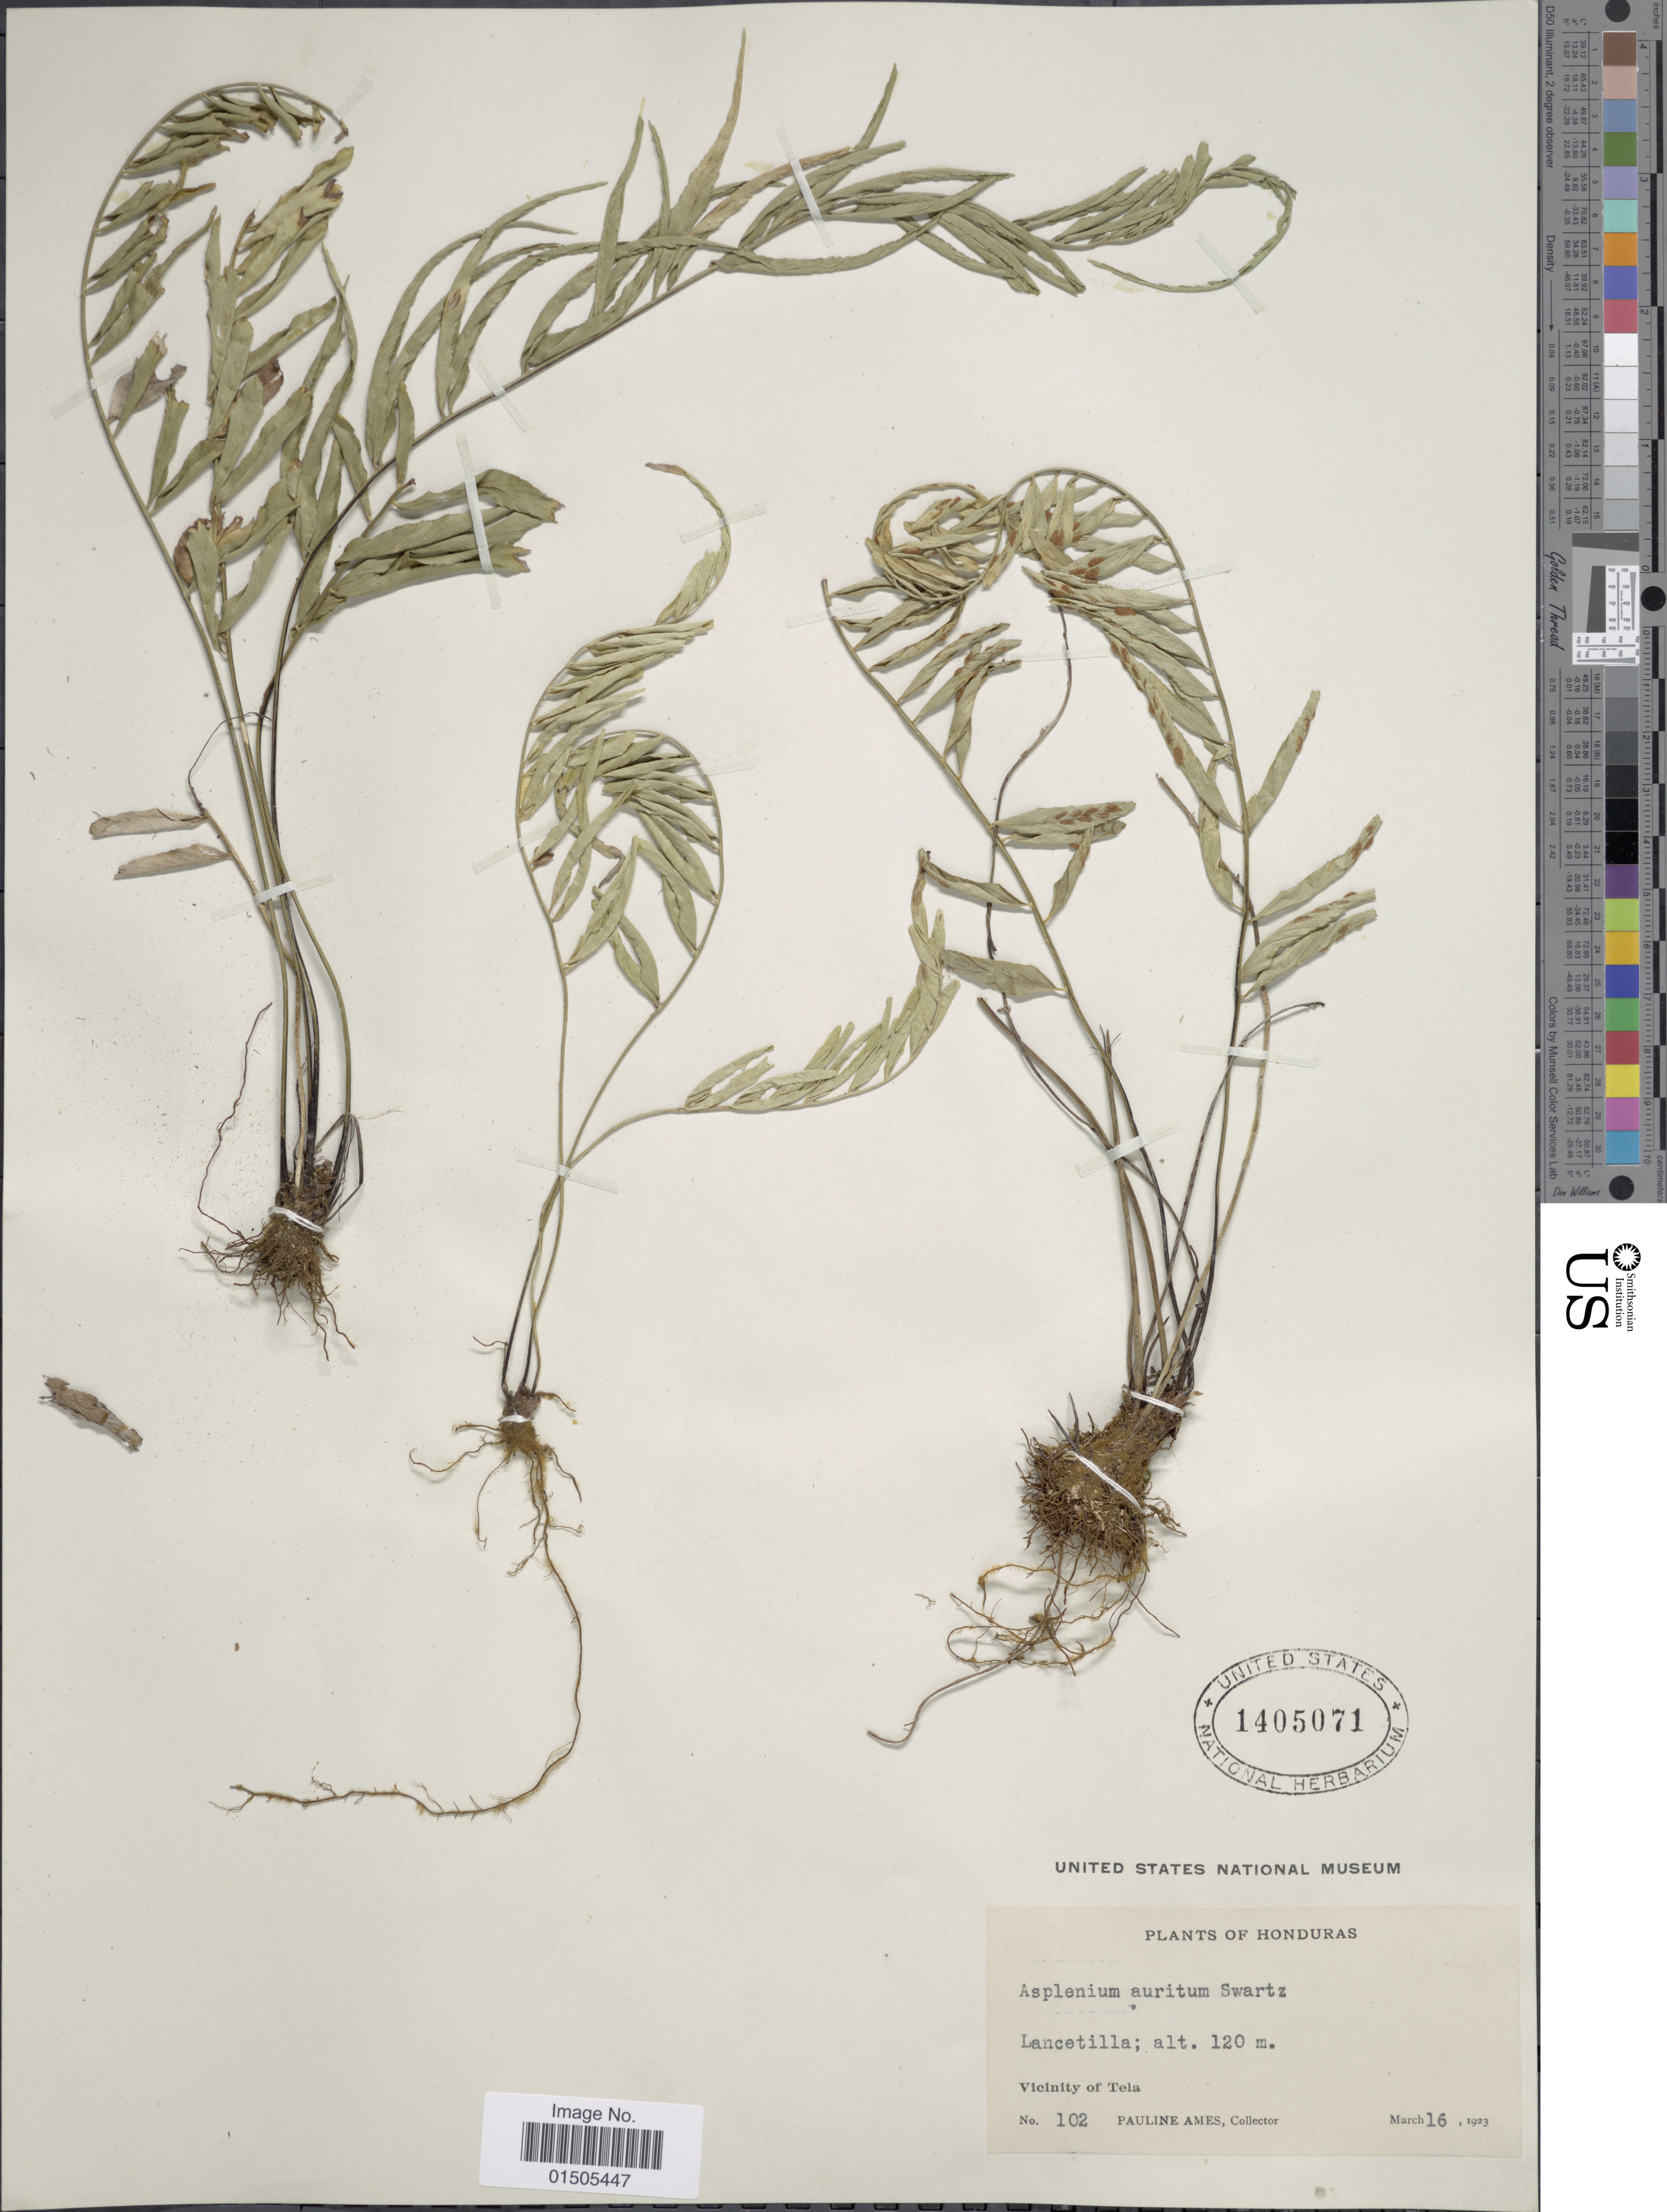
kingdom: Plantae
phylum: Tracheophyta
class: Polypodiopsida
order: Polypodiales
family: Aspleniaceae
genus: Asplenium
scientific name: Asplenium auritum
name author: Sw.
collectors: P. Ames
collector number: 102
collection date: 1923-03-16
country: Honduras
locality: Lancetilla. Vicinity of Tela.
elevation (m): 120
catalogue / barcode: US 1405071